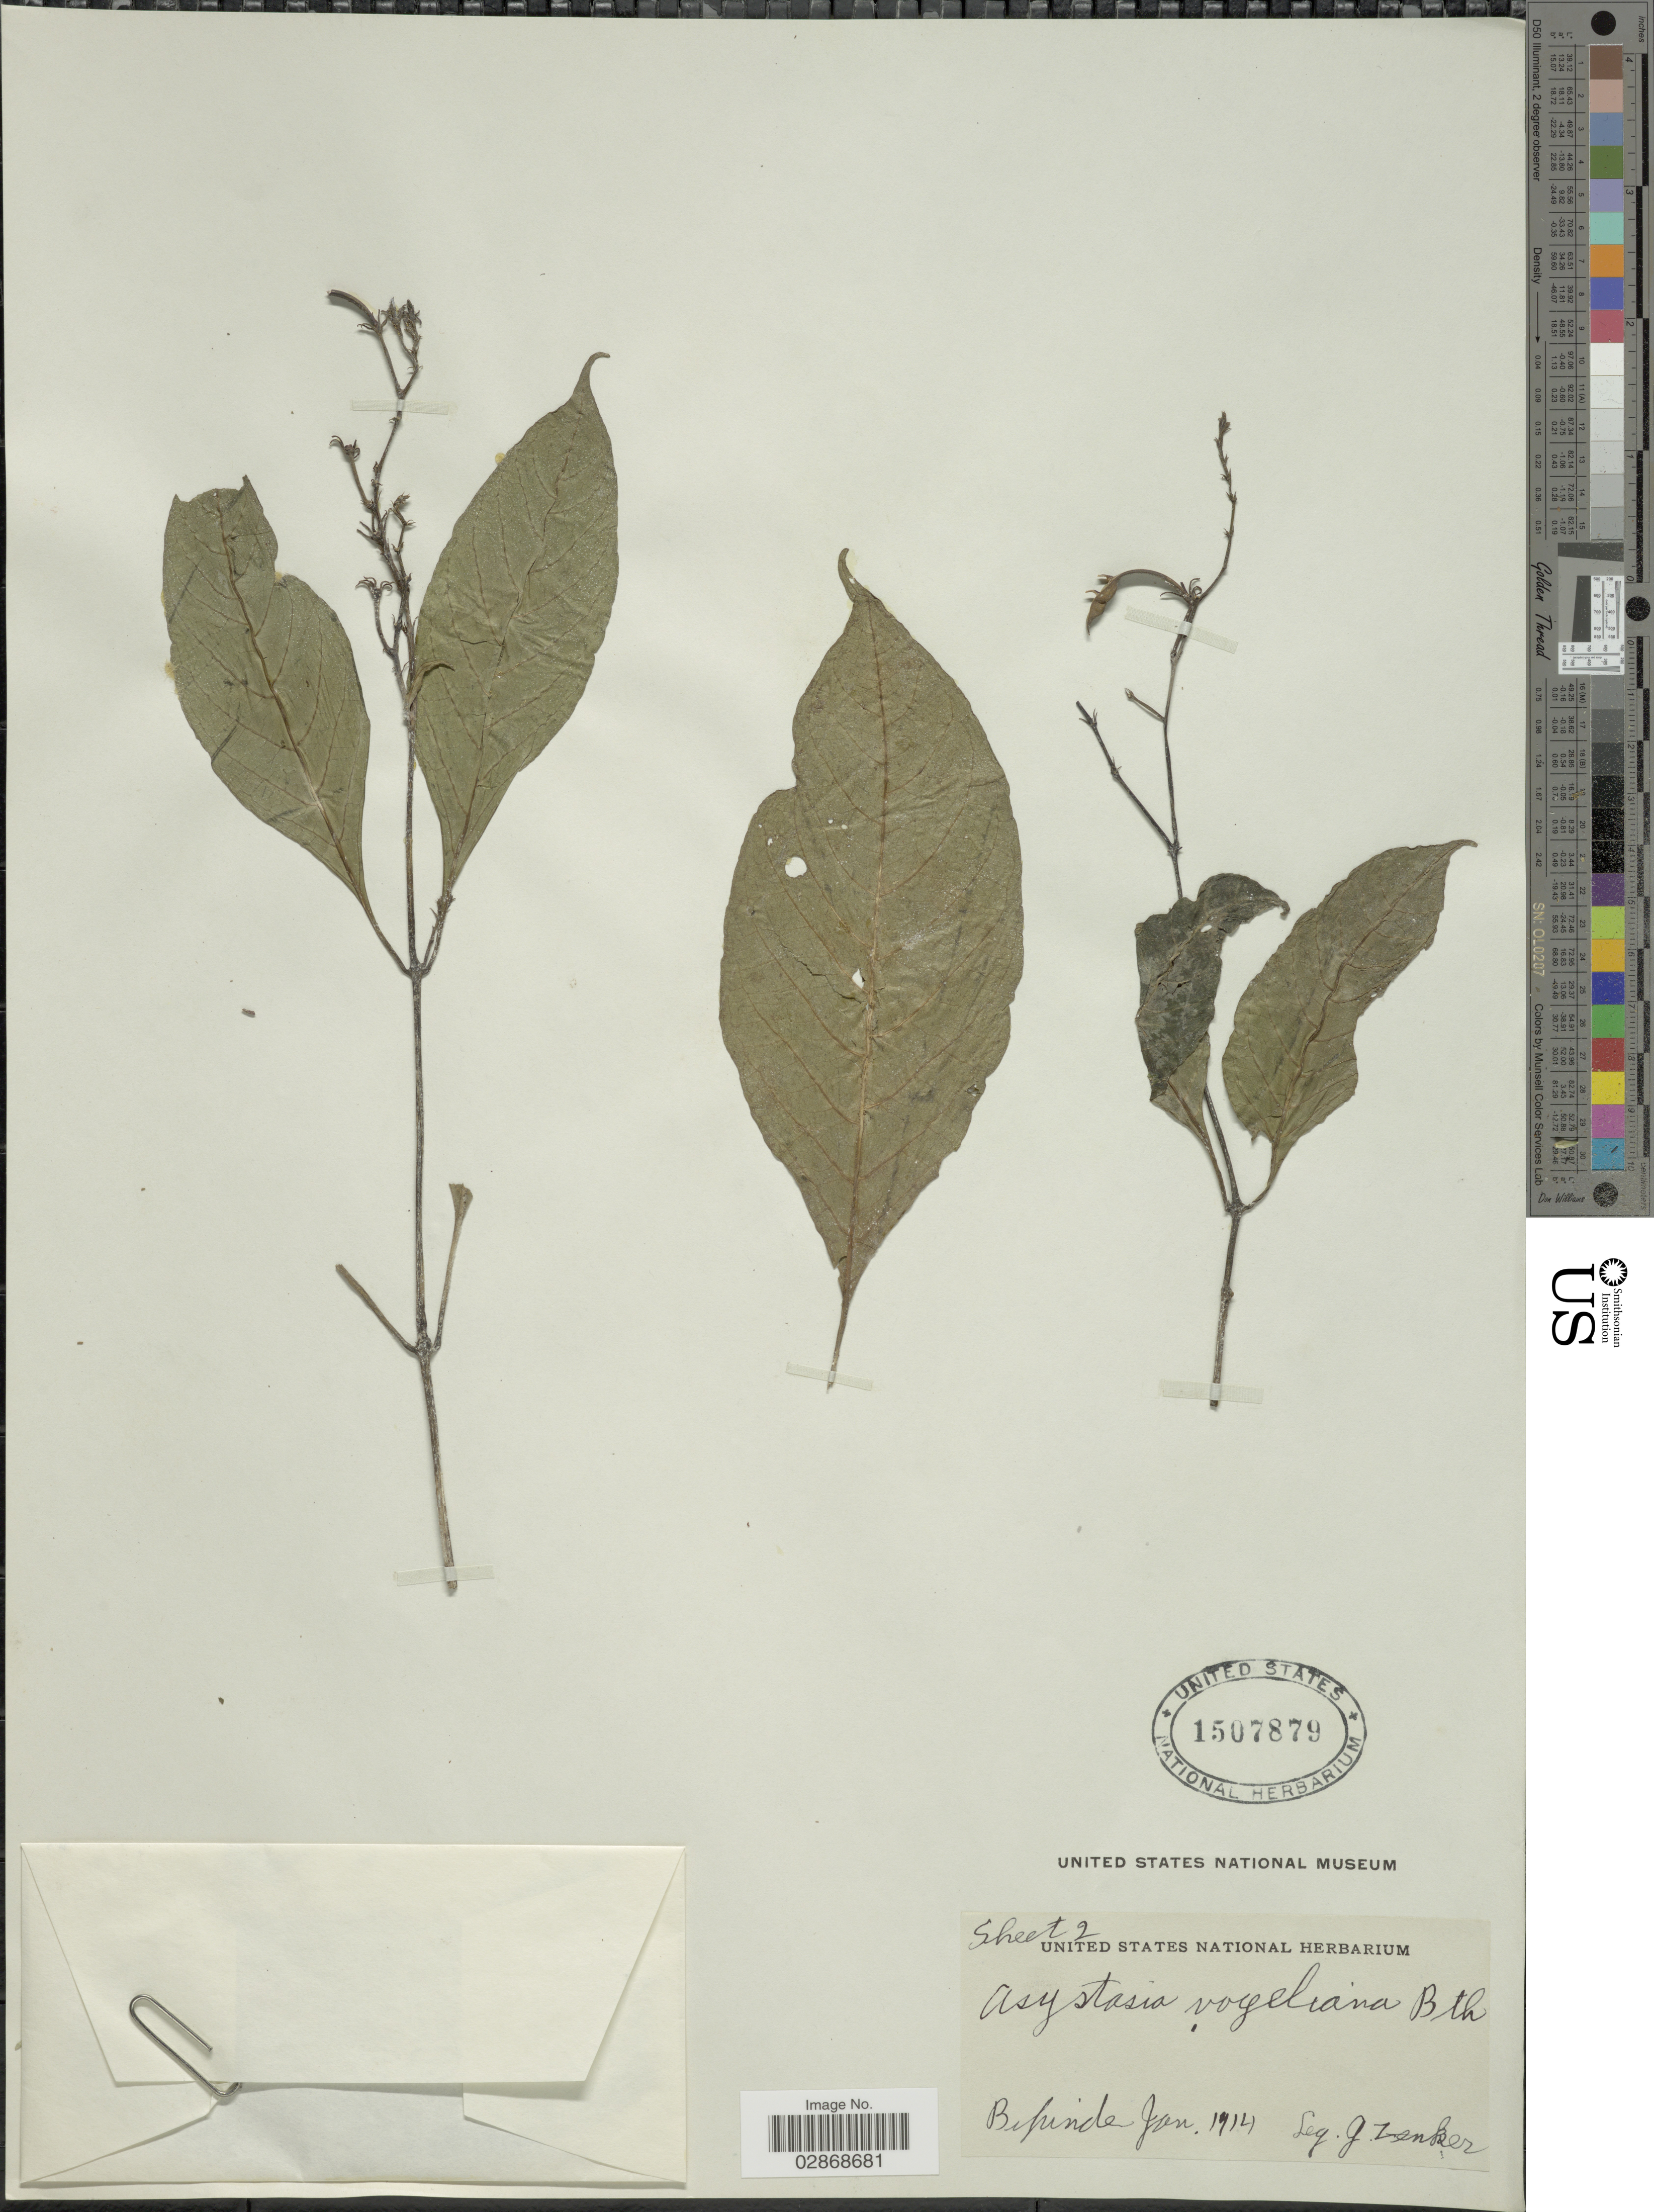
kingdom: Plantae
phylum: Tracheophyta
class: Magnoliopsida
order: Lamiales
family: Acanthaceae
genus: Asystasia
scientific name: Asystasia vogeliana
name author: Benth.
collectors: G. A. Zenker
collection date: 1914-06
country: Cameroon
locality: Bipinde.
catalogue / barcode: US 1507879